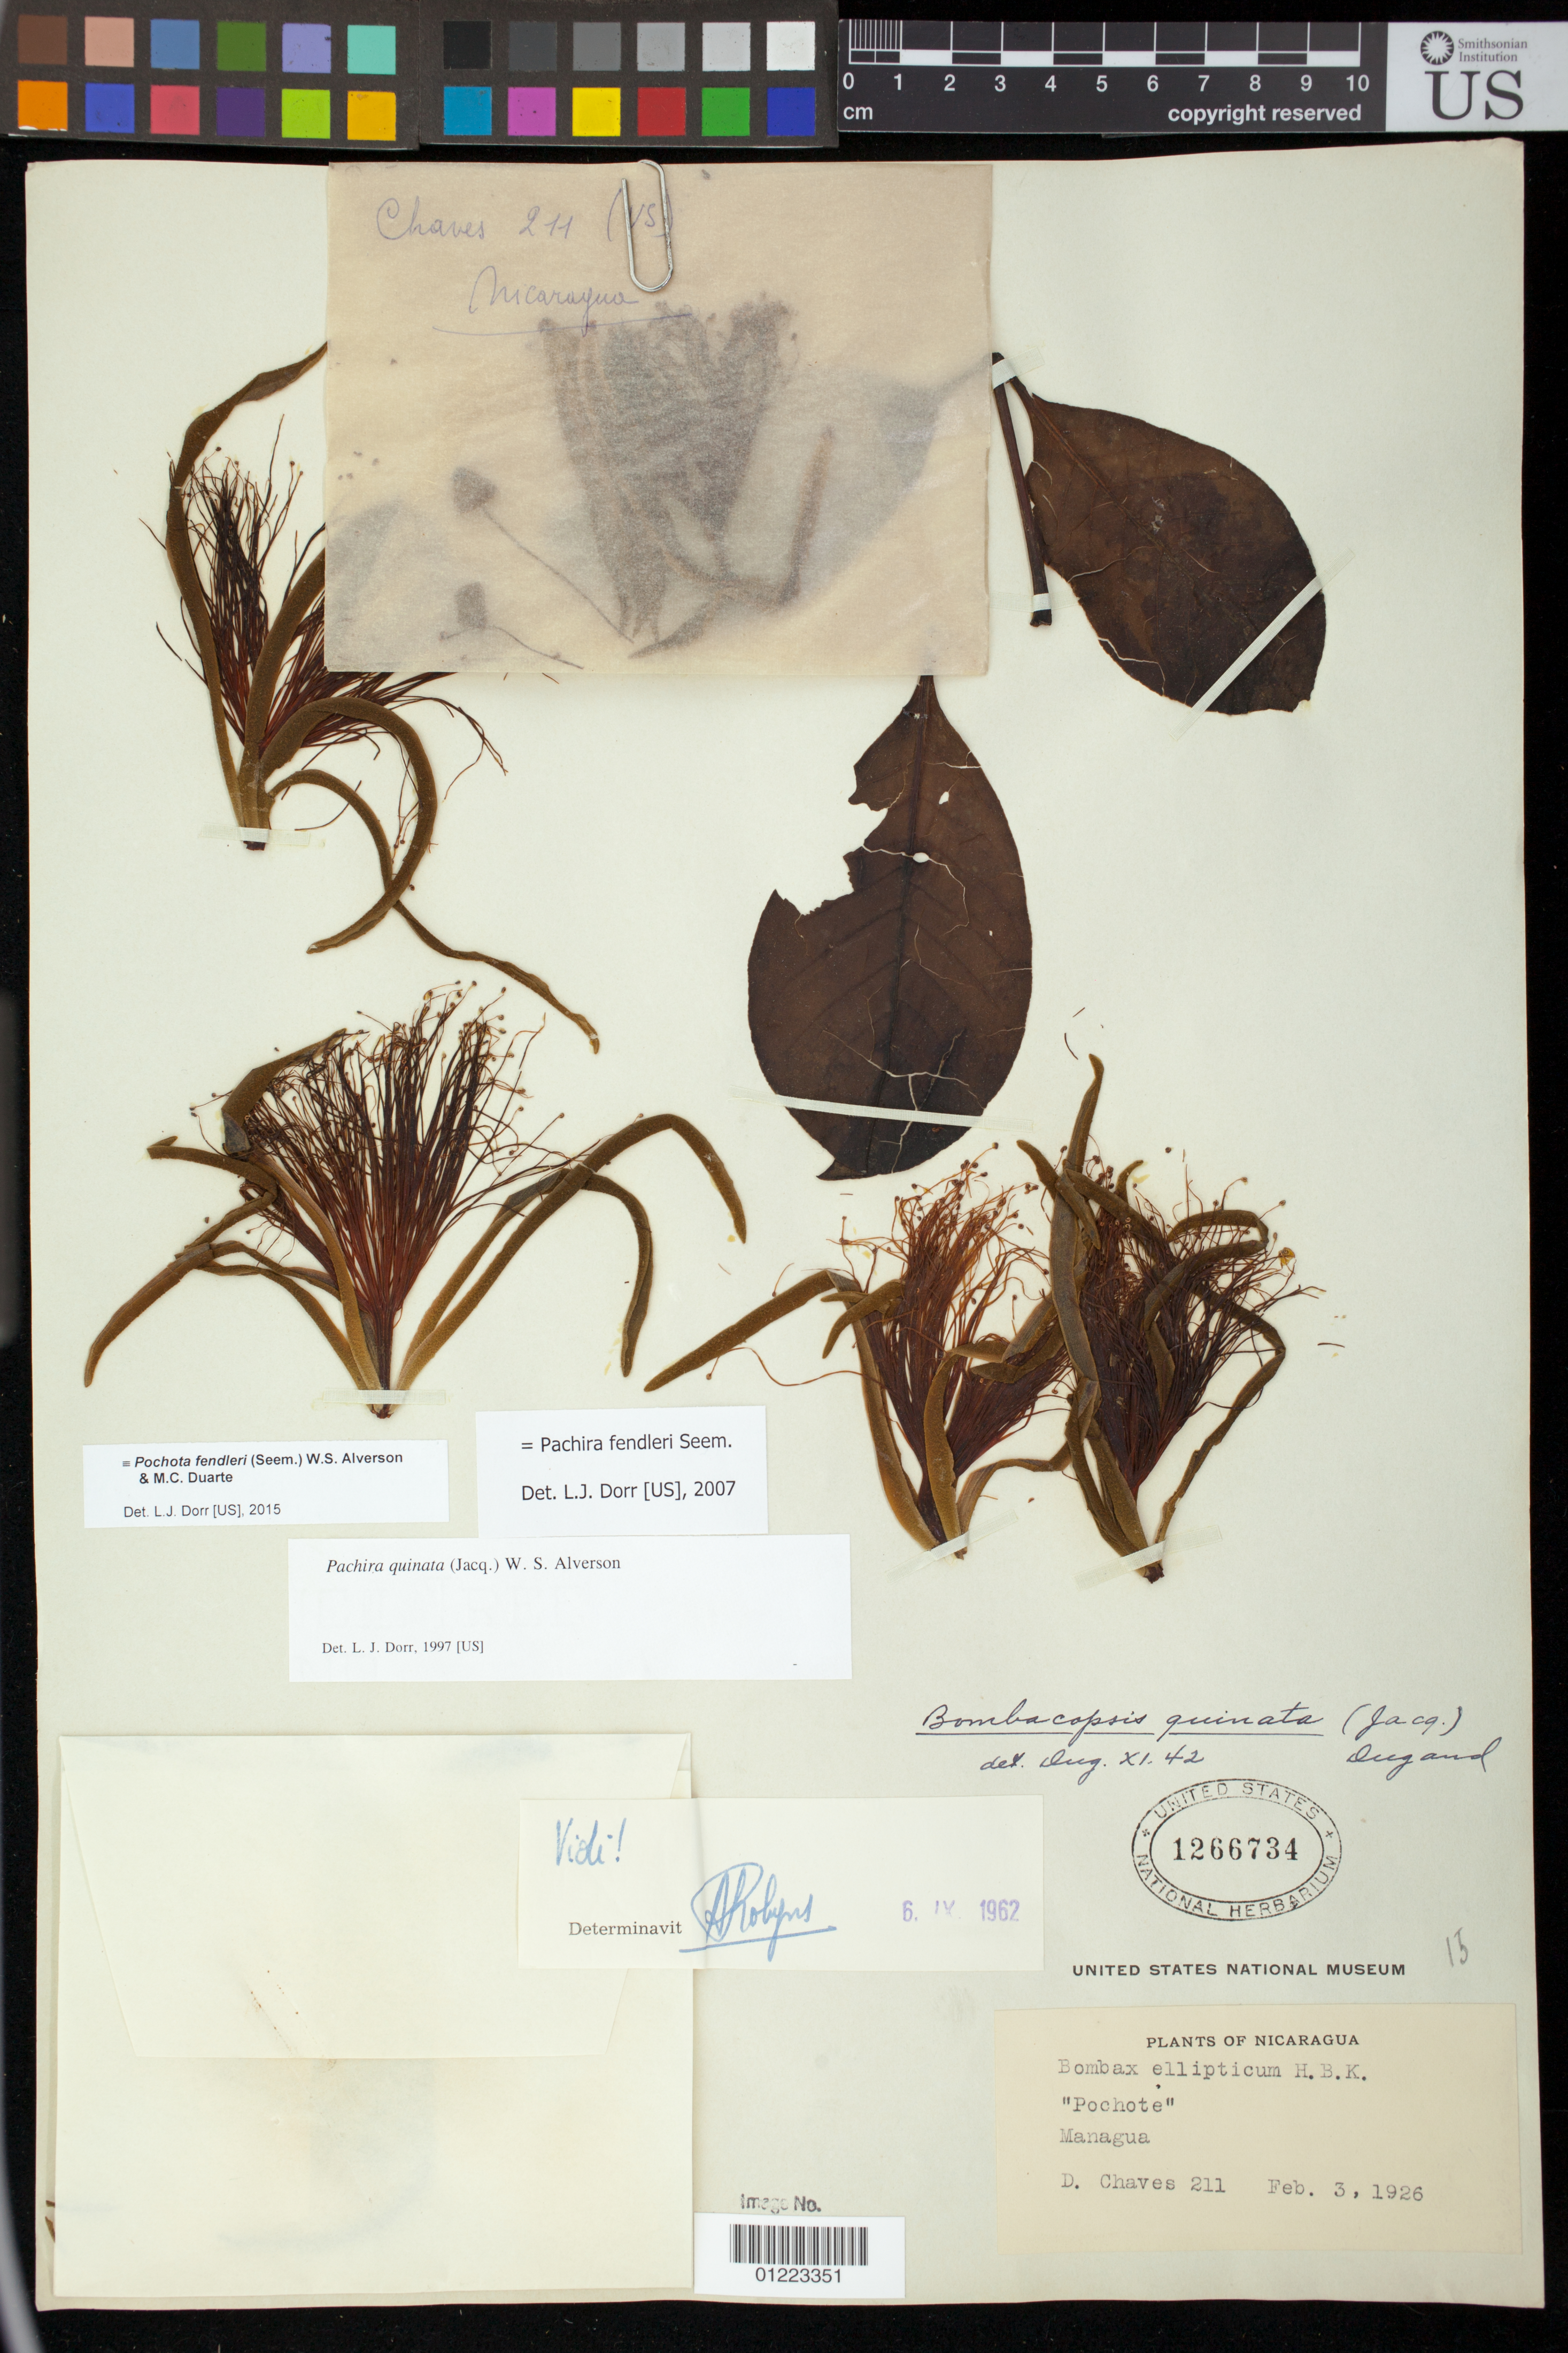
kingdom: Plantae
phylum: Tracheophyta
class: Magnoliopsida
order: Malvales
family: Malvaceae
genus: Pochota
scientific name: Pochota fendleri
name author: (Seem.) W.S. Alverson & M.C. Duarte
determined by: Dorr, L. J., (BOT), Smithsonian Institution - National Museum of Natural History (UNITED STATES)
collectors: D. Chaves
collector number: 211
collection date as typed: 2/3/1926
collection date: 1926-02-03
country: Nicaragua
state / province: Managua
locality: Managua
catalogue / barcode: US 1266734